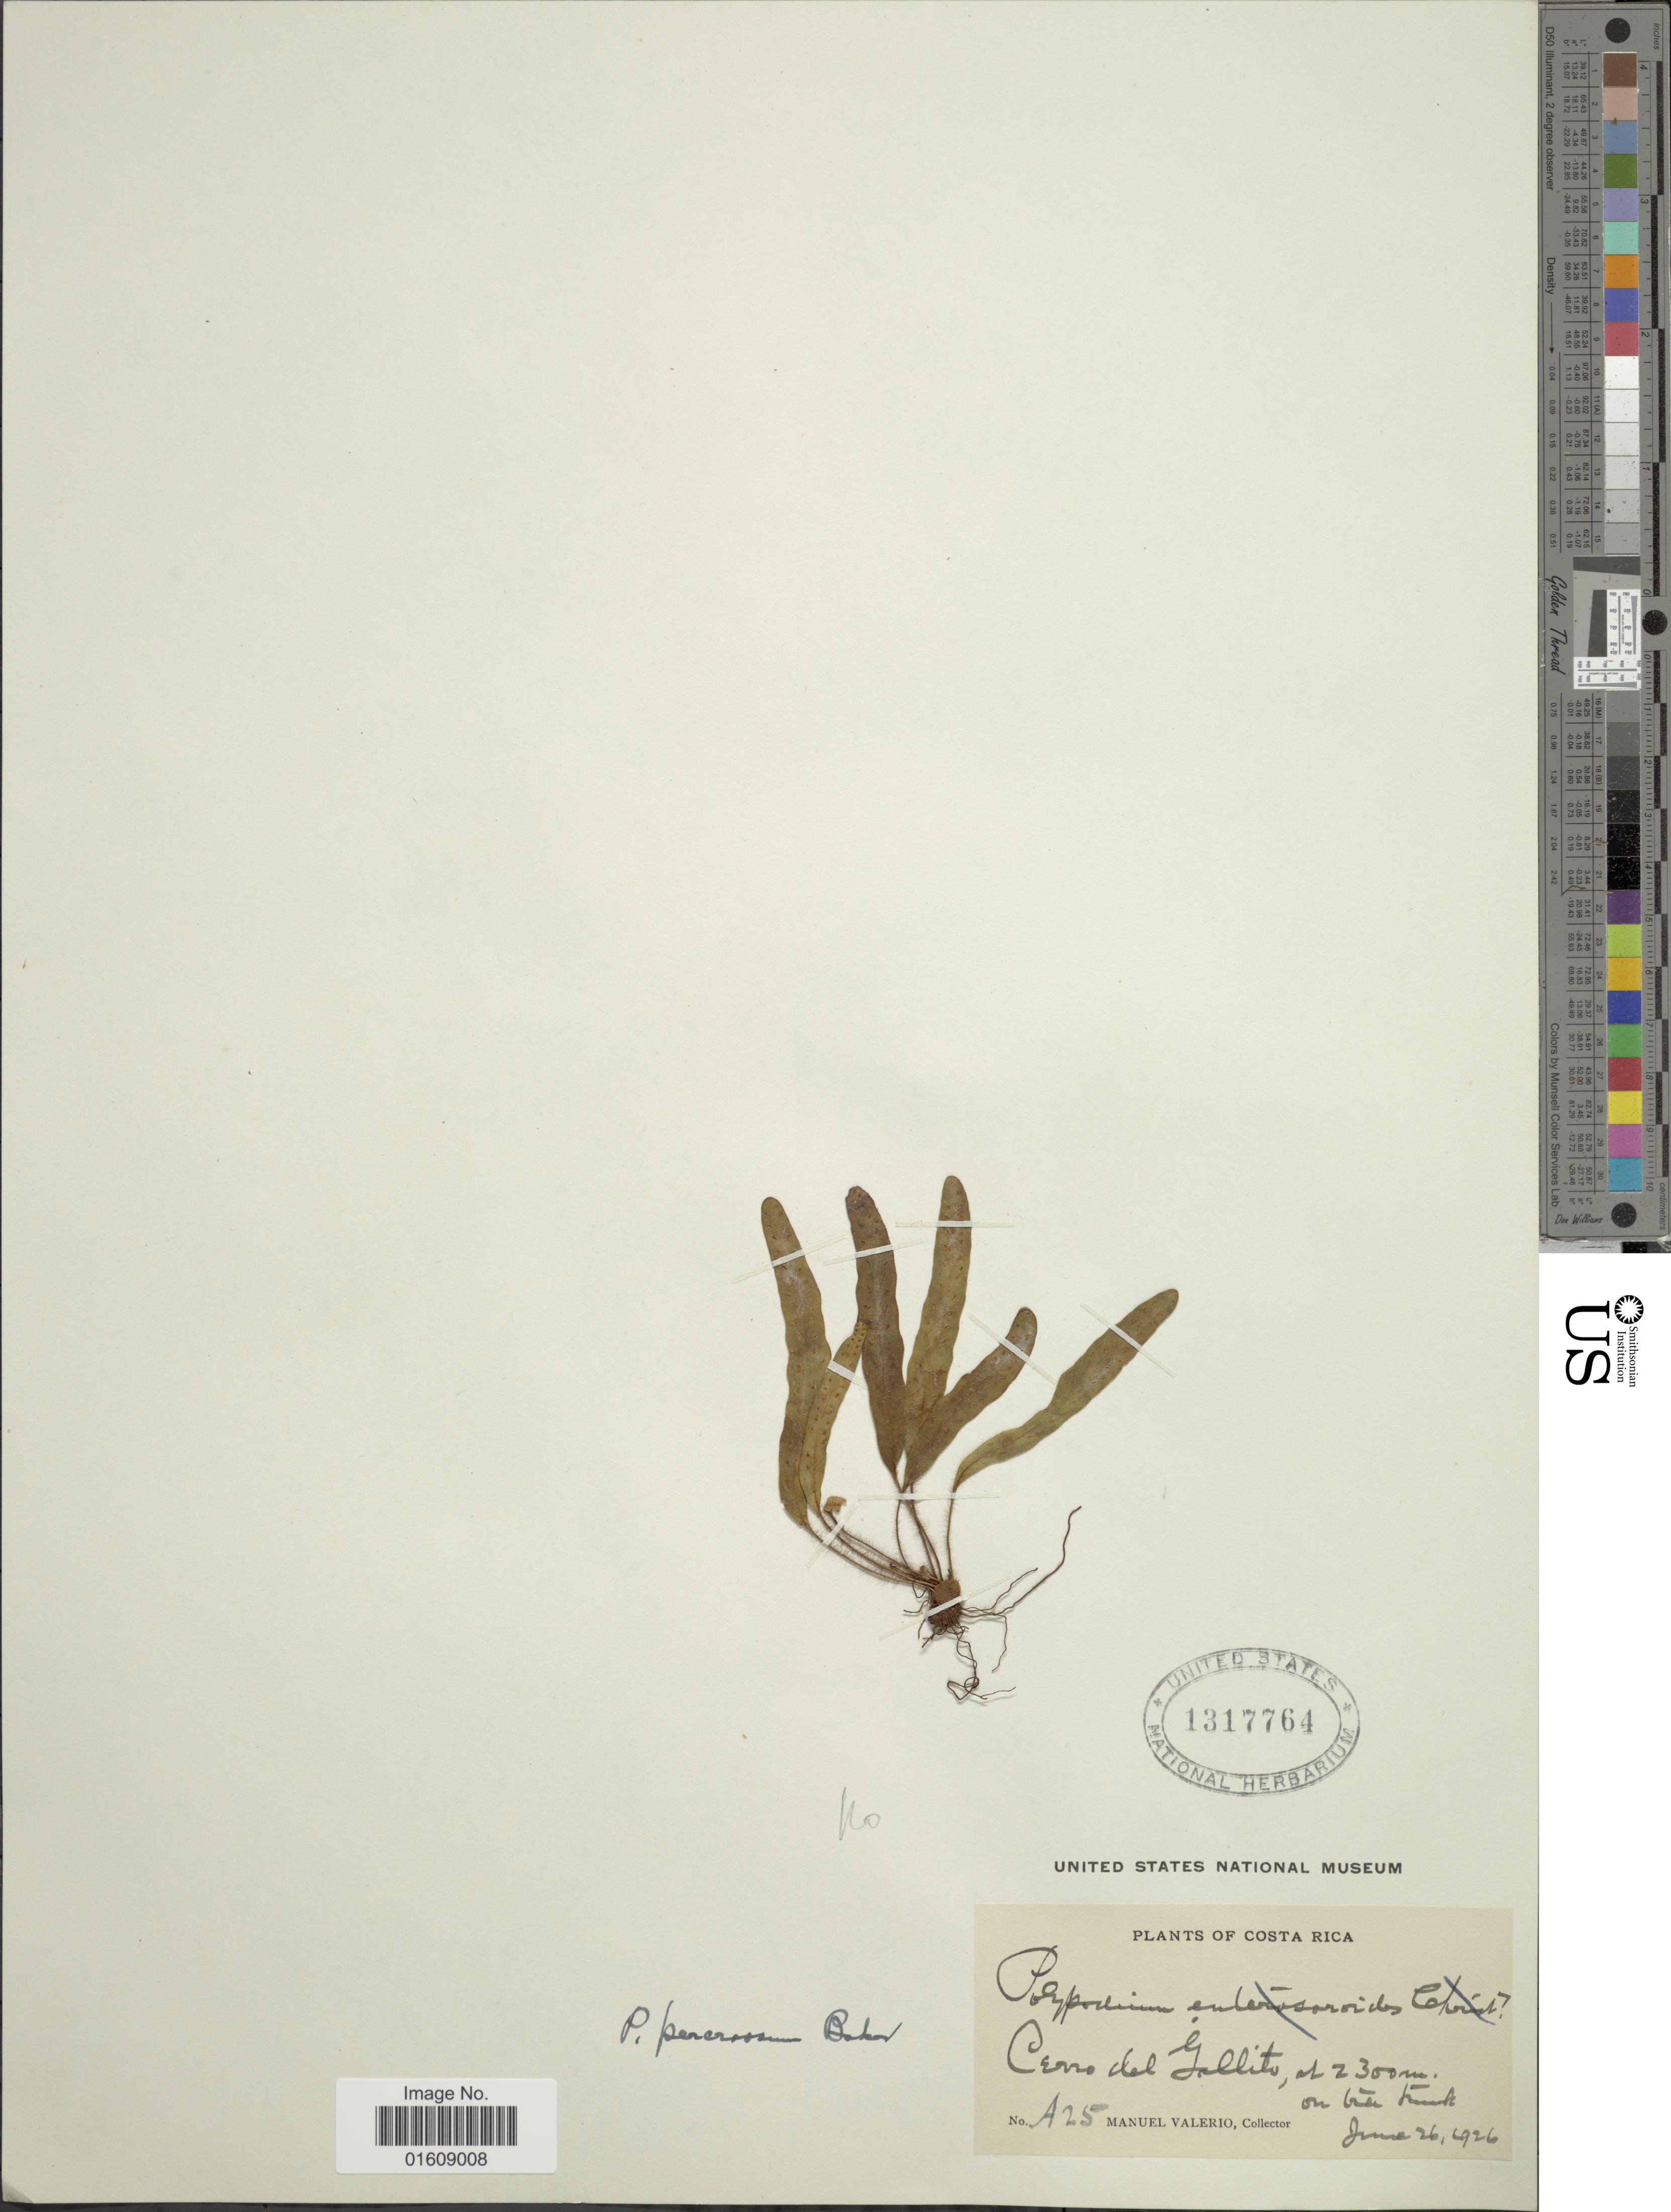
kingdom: Plantae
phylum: Tracheophyta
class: Polypodiopsida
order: Polypodiales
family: Polypodiaceae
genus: Enterosora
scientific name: Enterosora percrassa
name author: (Baker) L.E. Bishop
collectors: M. Valerio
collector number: A25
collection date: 1926-06-26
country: Costa Rica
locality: Costa Rica, Cerro del Gallito.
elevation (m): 2300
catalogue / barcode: US 1317764